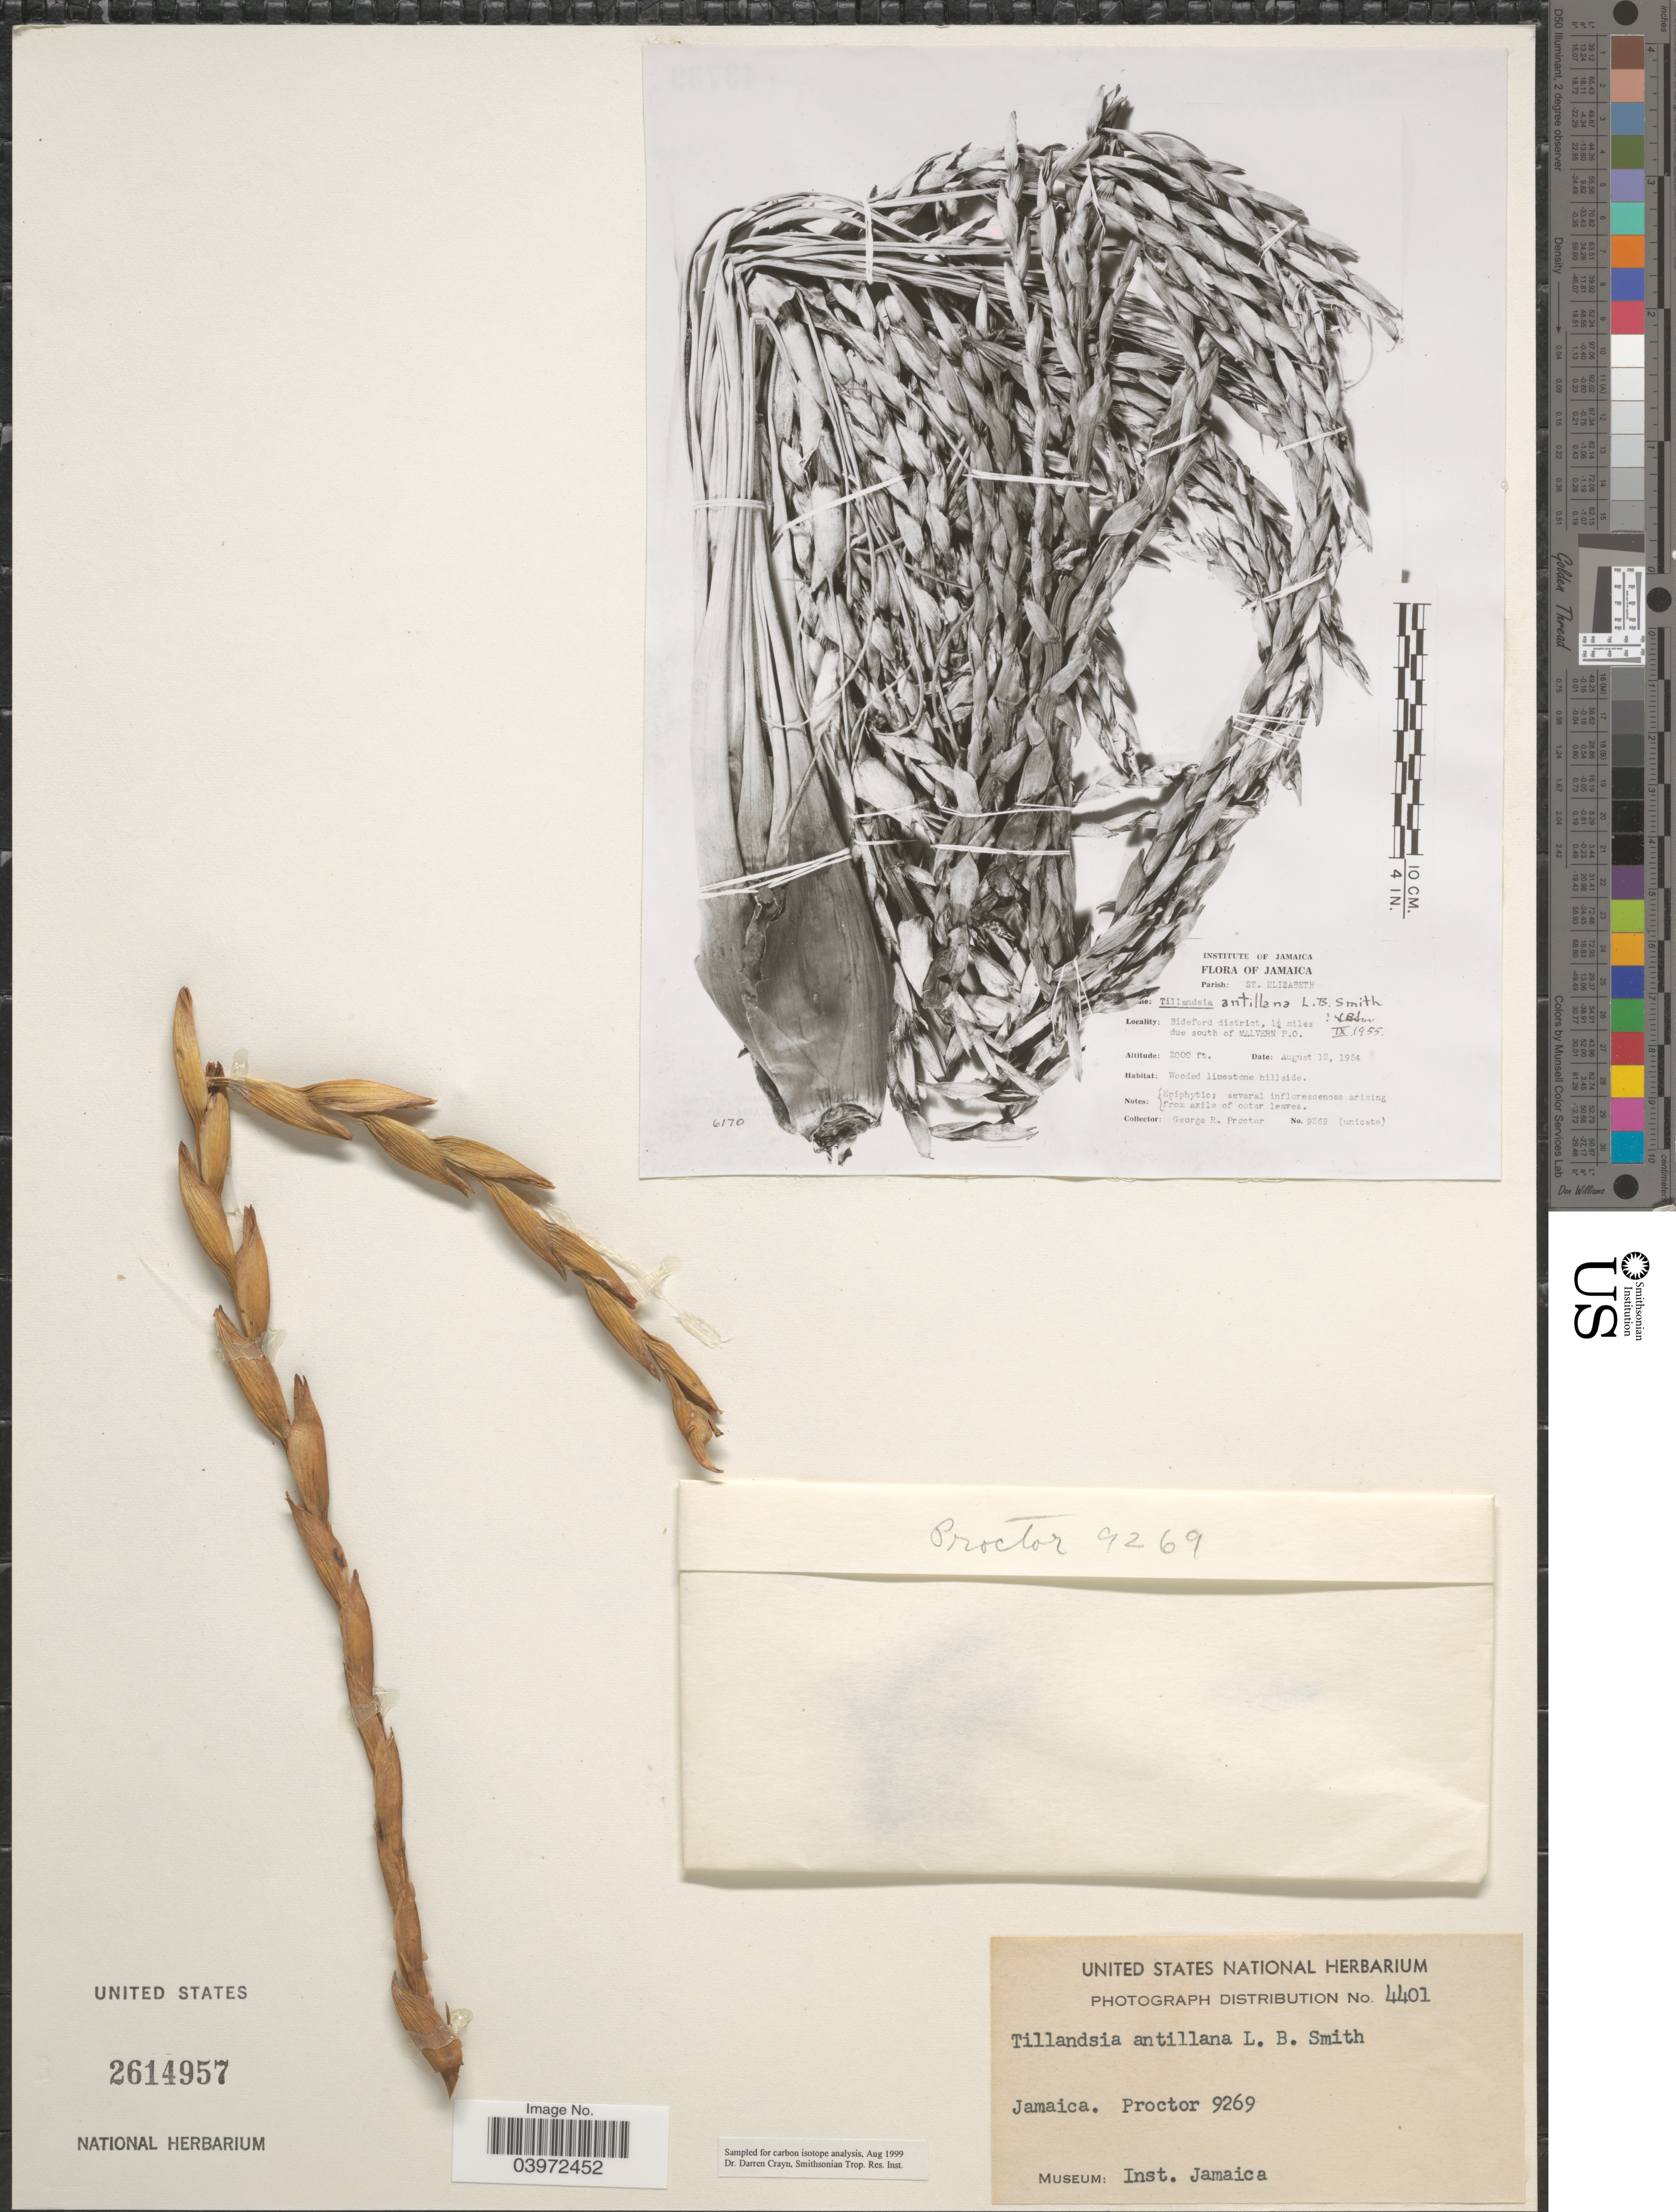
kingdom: Plantae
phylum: Tracheophyta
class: Liliopsida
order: Poales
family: Bromeliaceae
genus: Tillandsia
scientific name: Tillandsia antillana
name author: L.B. Sm.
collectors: G. R. Proctor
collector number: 9269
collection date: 1954-08-12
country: Jamaica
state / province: Saint Elizabeth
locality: Parish: St. Elizabeth. Bideford district, 1¼ miles due south of Malvern P. O.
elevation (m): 610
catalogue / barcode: US 2614957